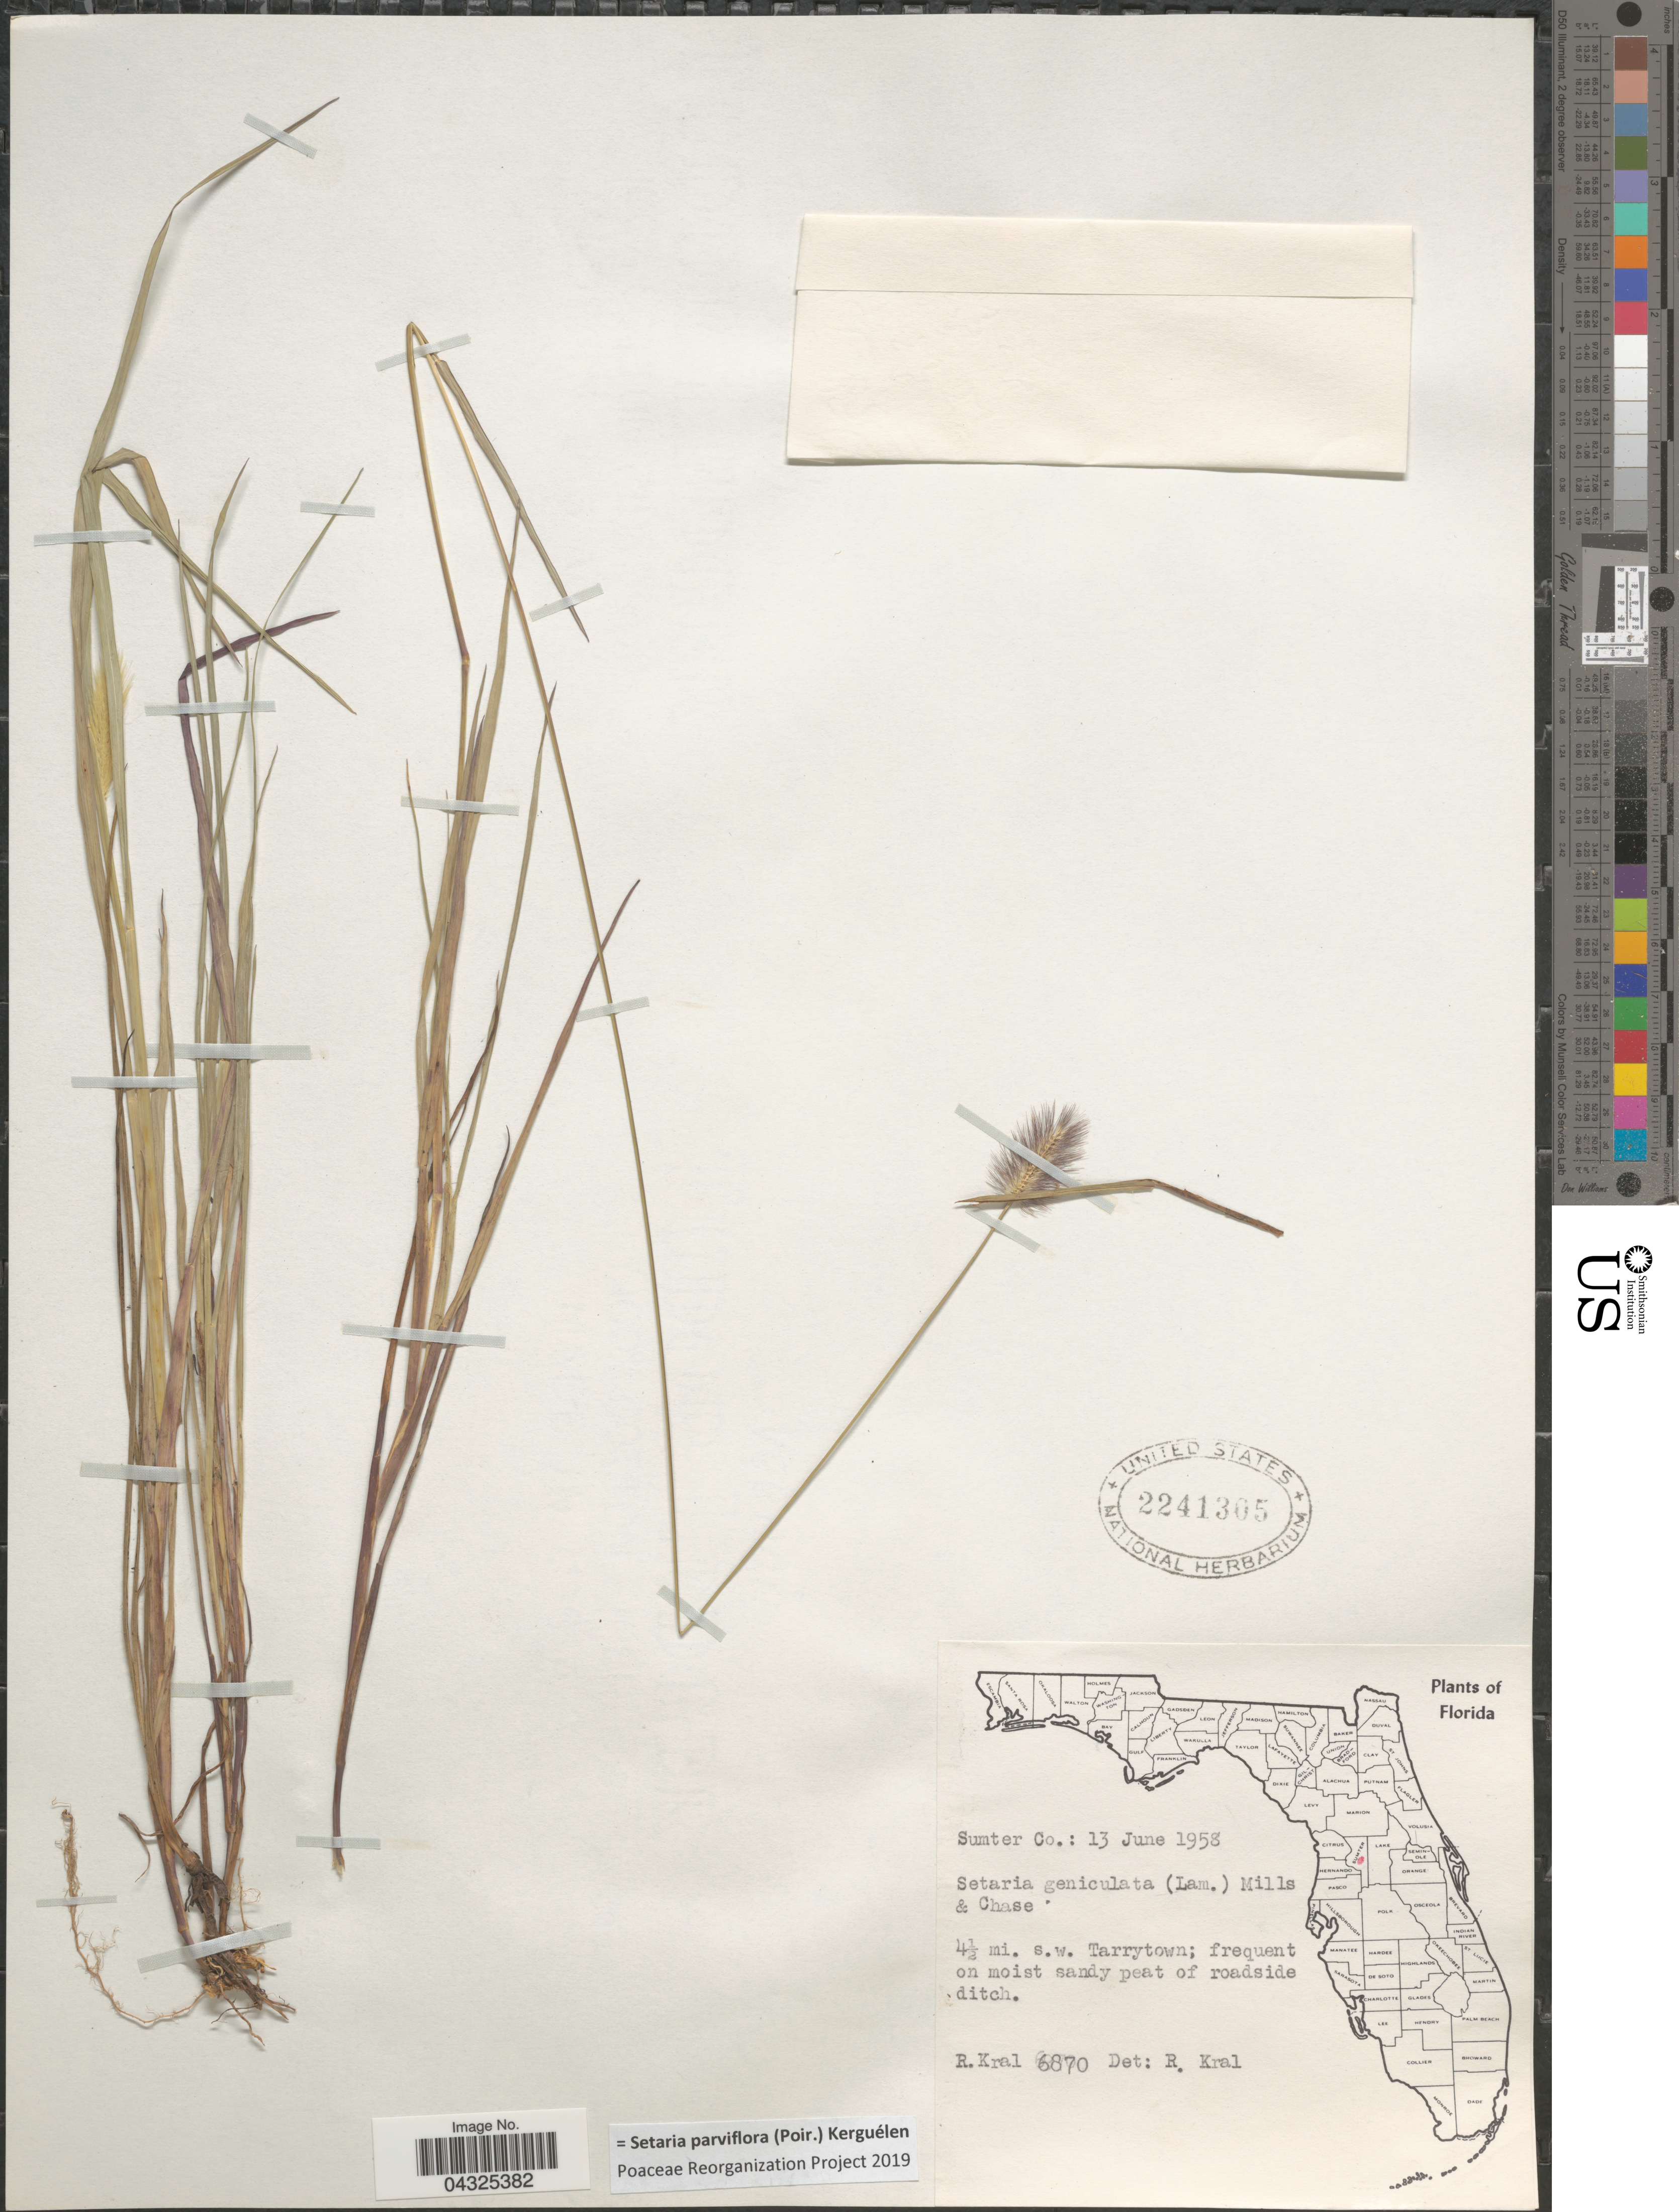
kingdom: Plantae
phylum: Tracheophyta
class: Liliopsida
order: Poales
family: Poaceae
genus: Setaria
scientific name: Setaria parviflora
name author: (Poir.) Kerguélen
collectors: R. Kral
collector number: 6870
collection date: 1958-06-13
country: United States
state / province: Florida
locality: Sumter Co. 4½ mi. s.w. Tarrytown.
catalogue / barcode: US 2241305